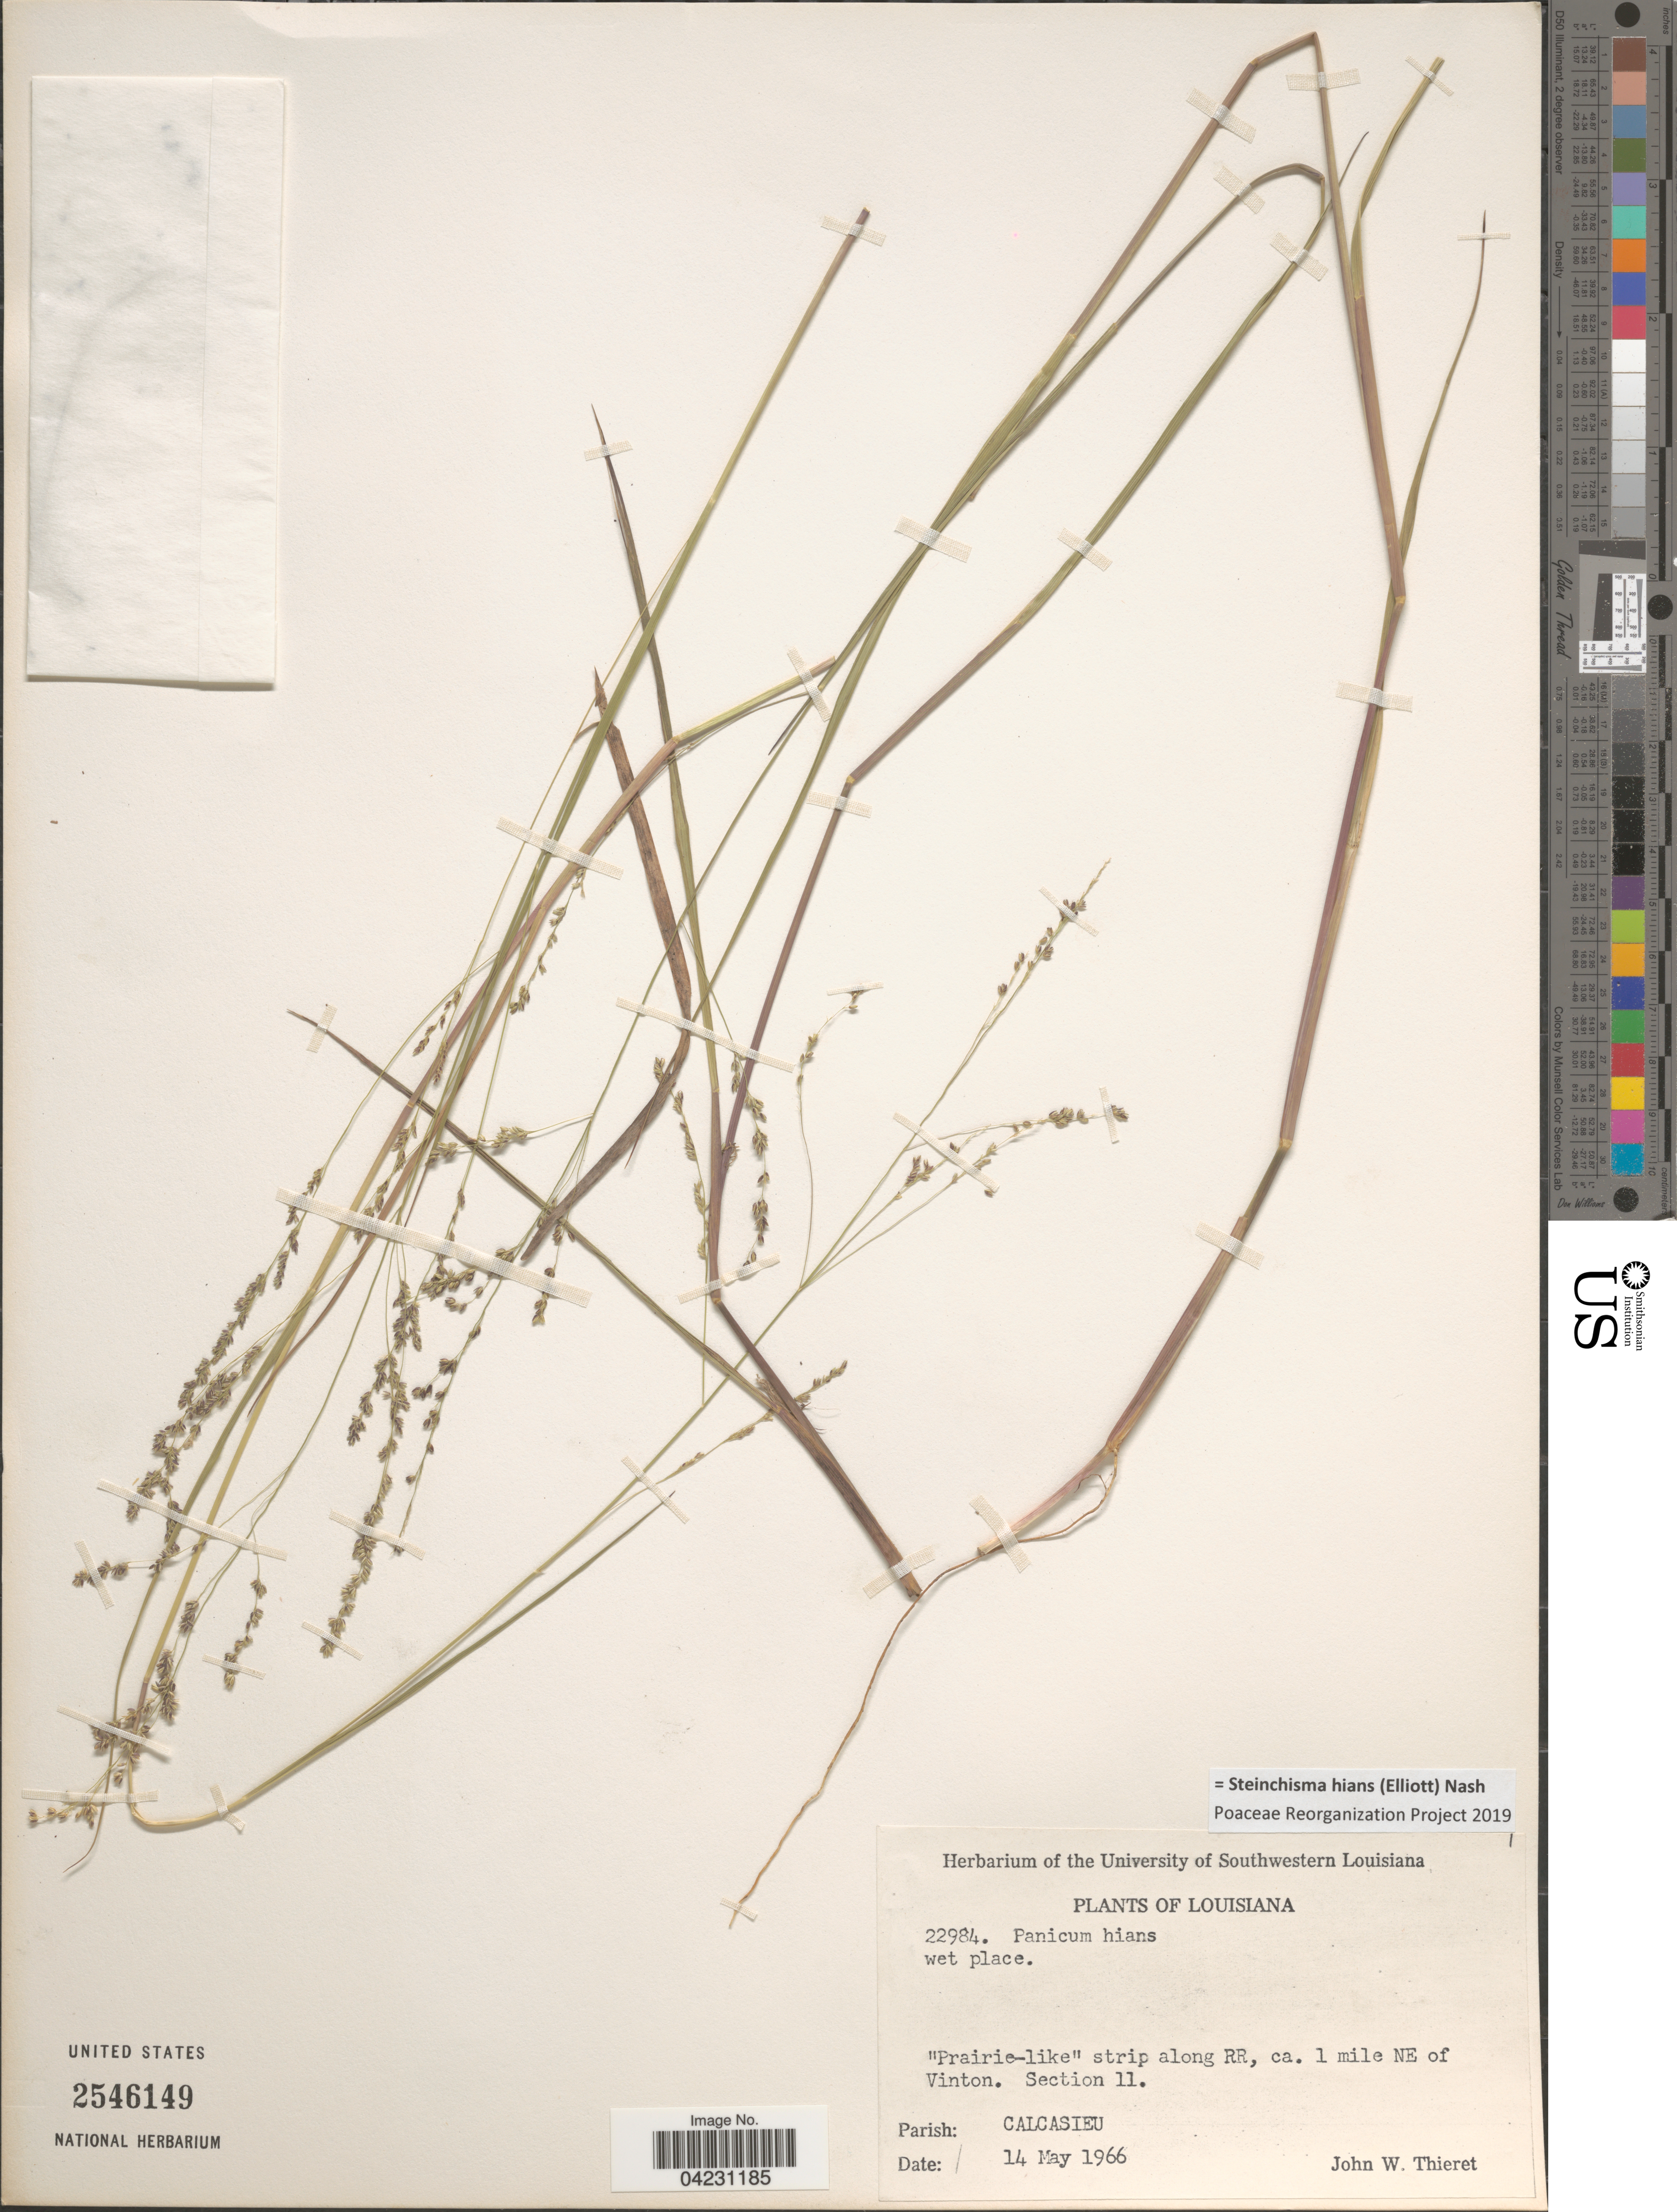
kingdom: Plantae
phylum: Tracheophyta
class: Liliopsida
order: Poales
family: Poaceae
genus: Steinchisma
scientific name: Steinchisma hians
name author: (Elliott) Nash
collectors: J. W. Thieret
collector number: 22984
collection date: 1966-05-14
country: United States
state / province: Louisiana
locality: Prairie-like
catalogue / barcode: US 2546149